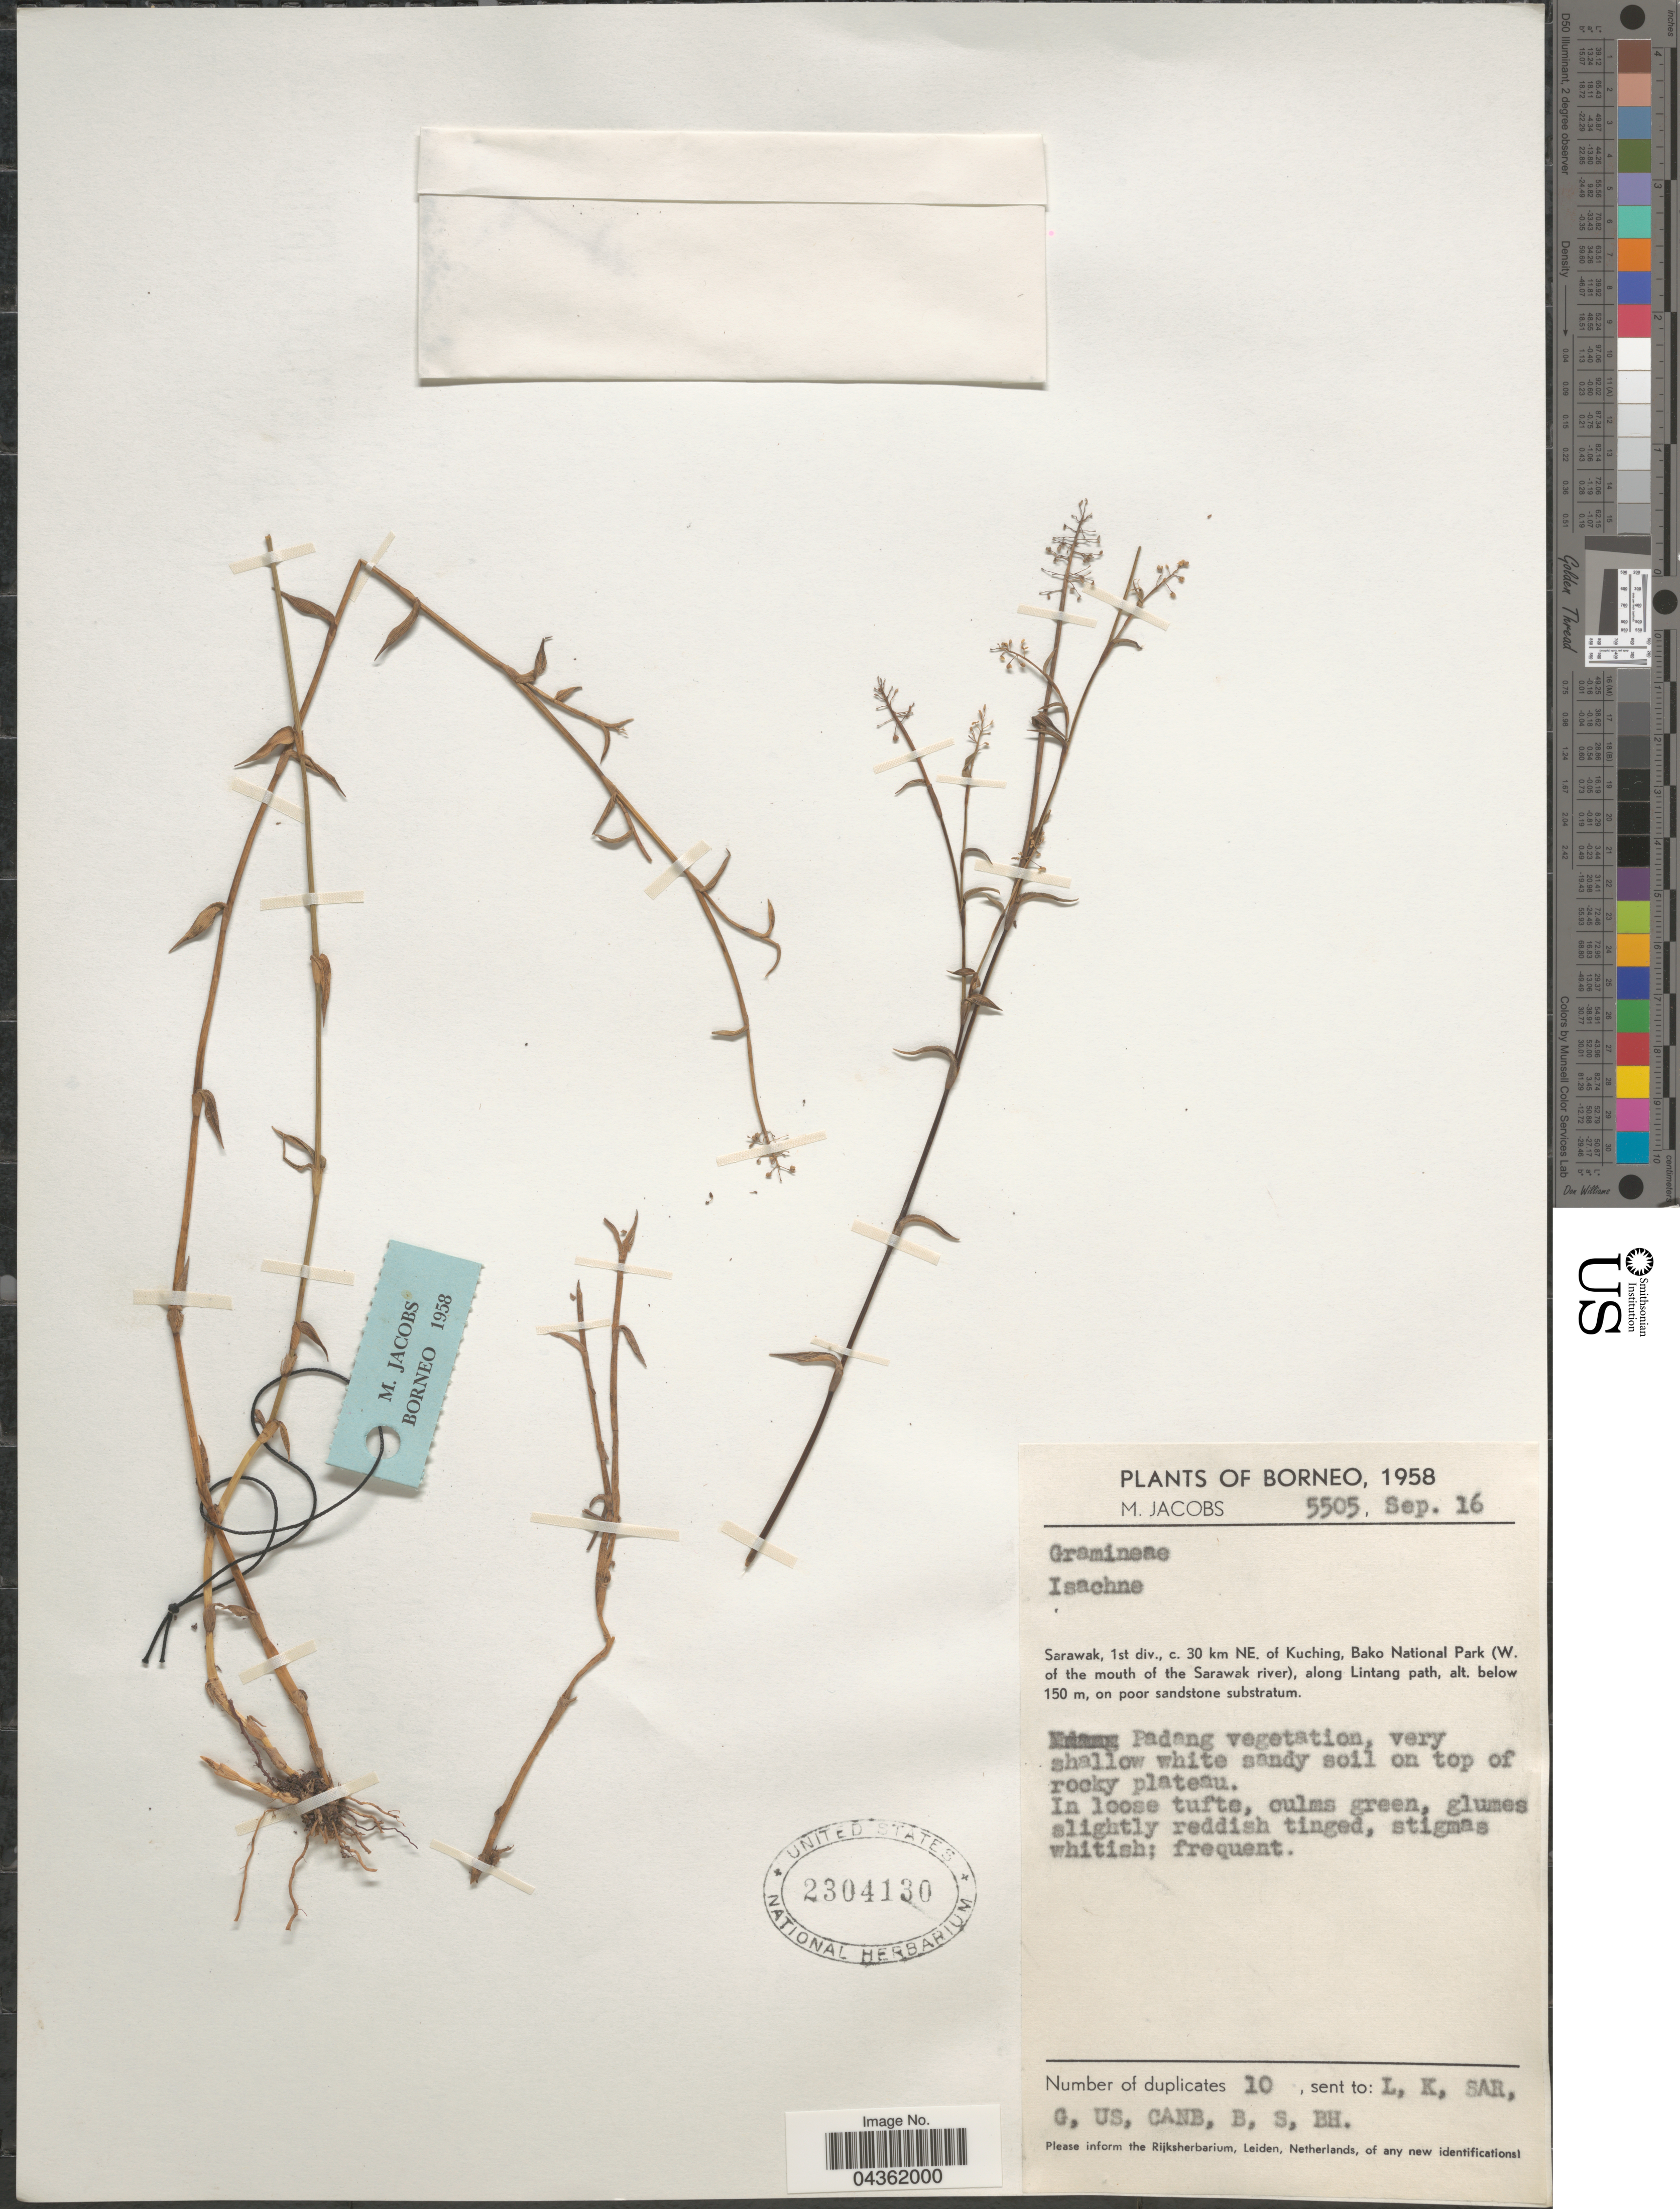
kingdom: Plantae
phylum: Tracheophyta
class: Liliopsida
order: Poales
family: Poaceae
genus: Isachne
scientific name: Isachne sp.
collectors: M. Jacobs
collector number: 5505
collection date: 1958-09-16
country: Malaysia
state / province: Sarawak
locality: Borneo. Sarawak, 1st div., c. 30 km NE. of Kuching, Bako National Park (W. of the mouth of the Sarawak river), along Lintang path.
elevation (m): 150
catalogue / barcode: US 2304130